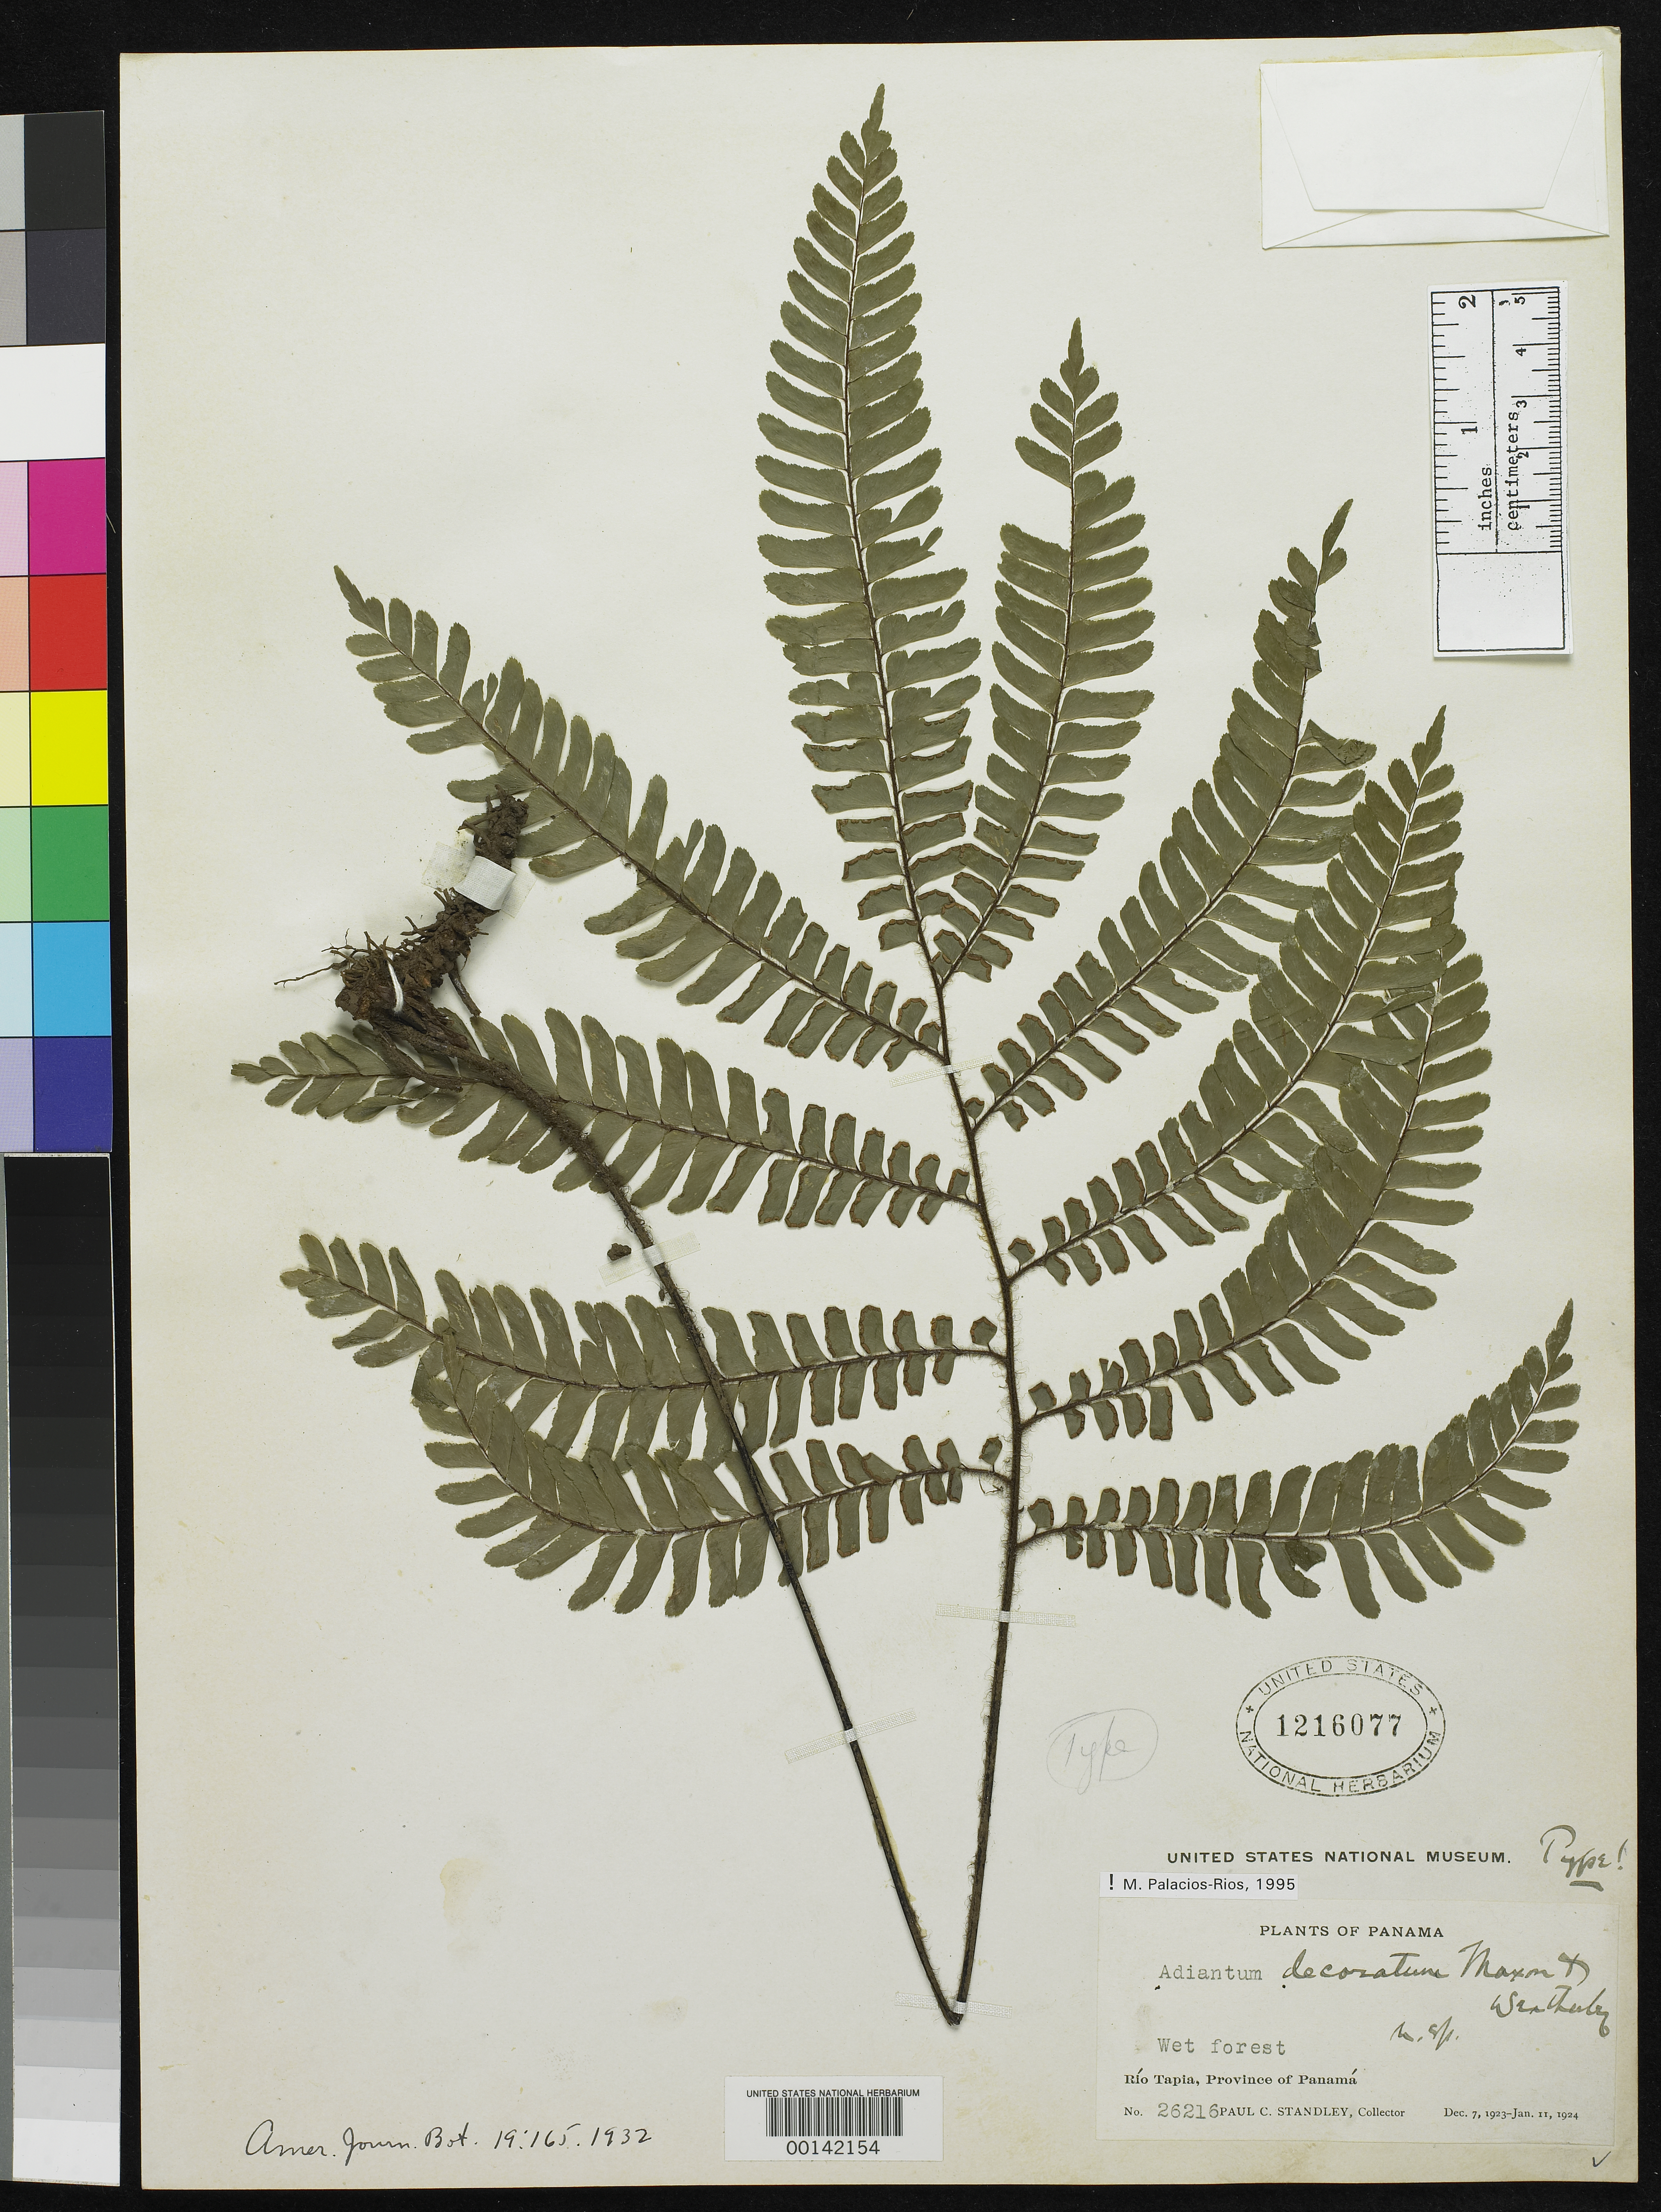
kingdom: Plantae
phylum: Tracheophyta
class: Polypodiopsida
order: Polypodiales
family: Pteridaceae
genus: Adiantum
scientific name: Adiantum decoratum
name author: Maxon & Weath.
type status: Holotype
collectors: P. C. Standley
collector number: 26216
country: Panama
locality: NW of Boquete towards Parque Nacional Volcan Baru.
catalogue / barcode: US 1216077